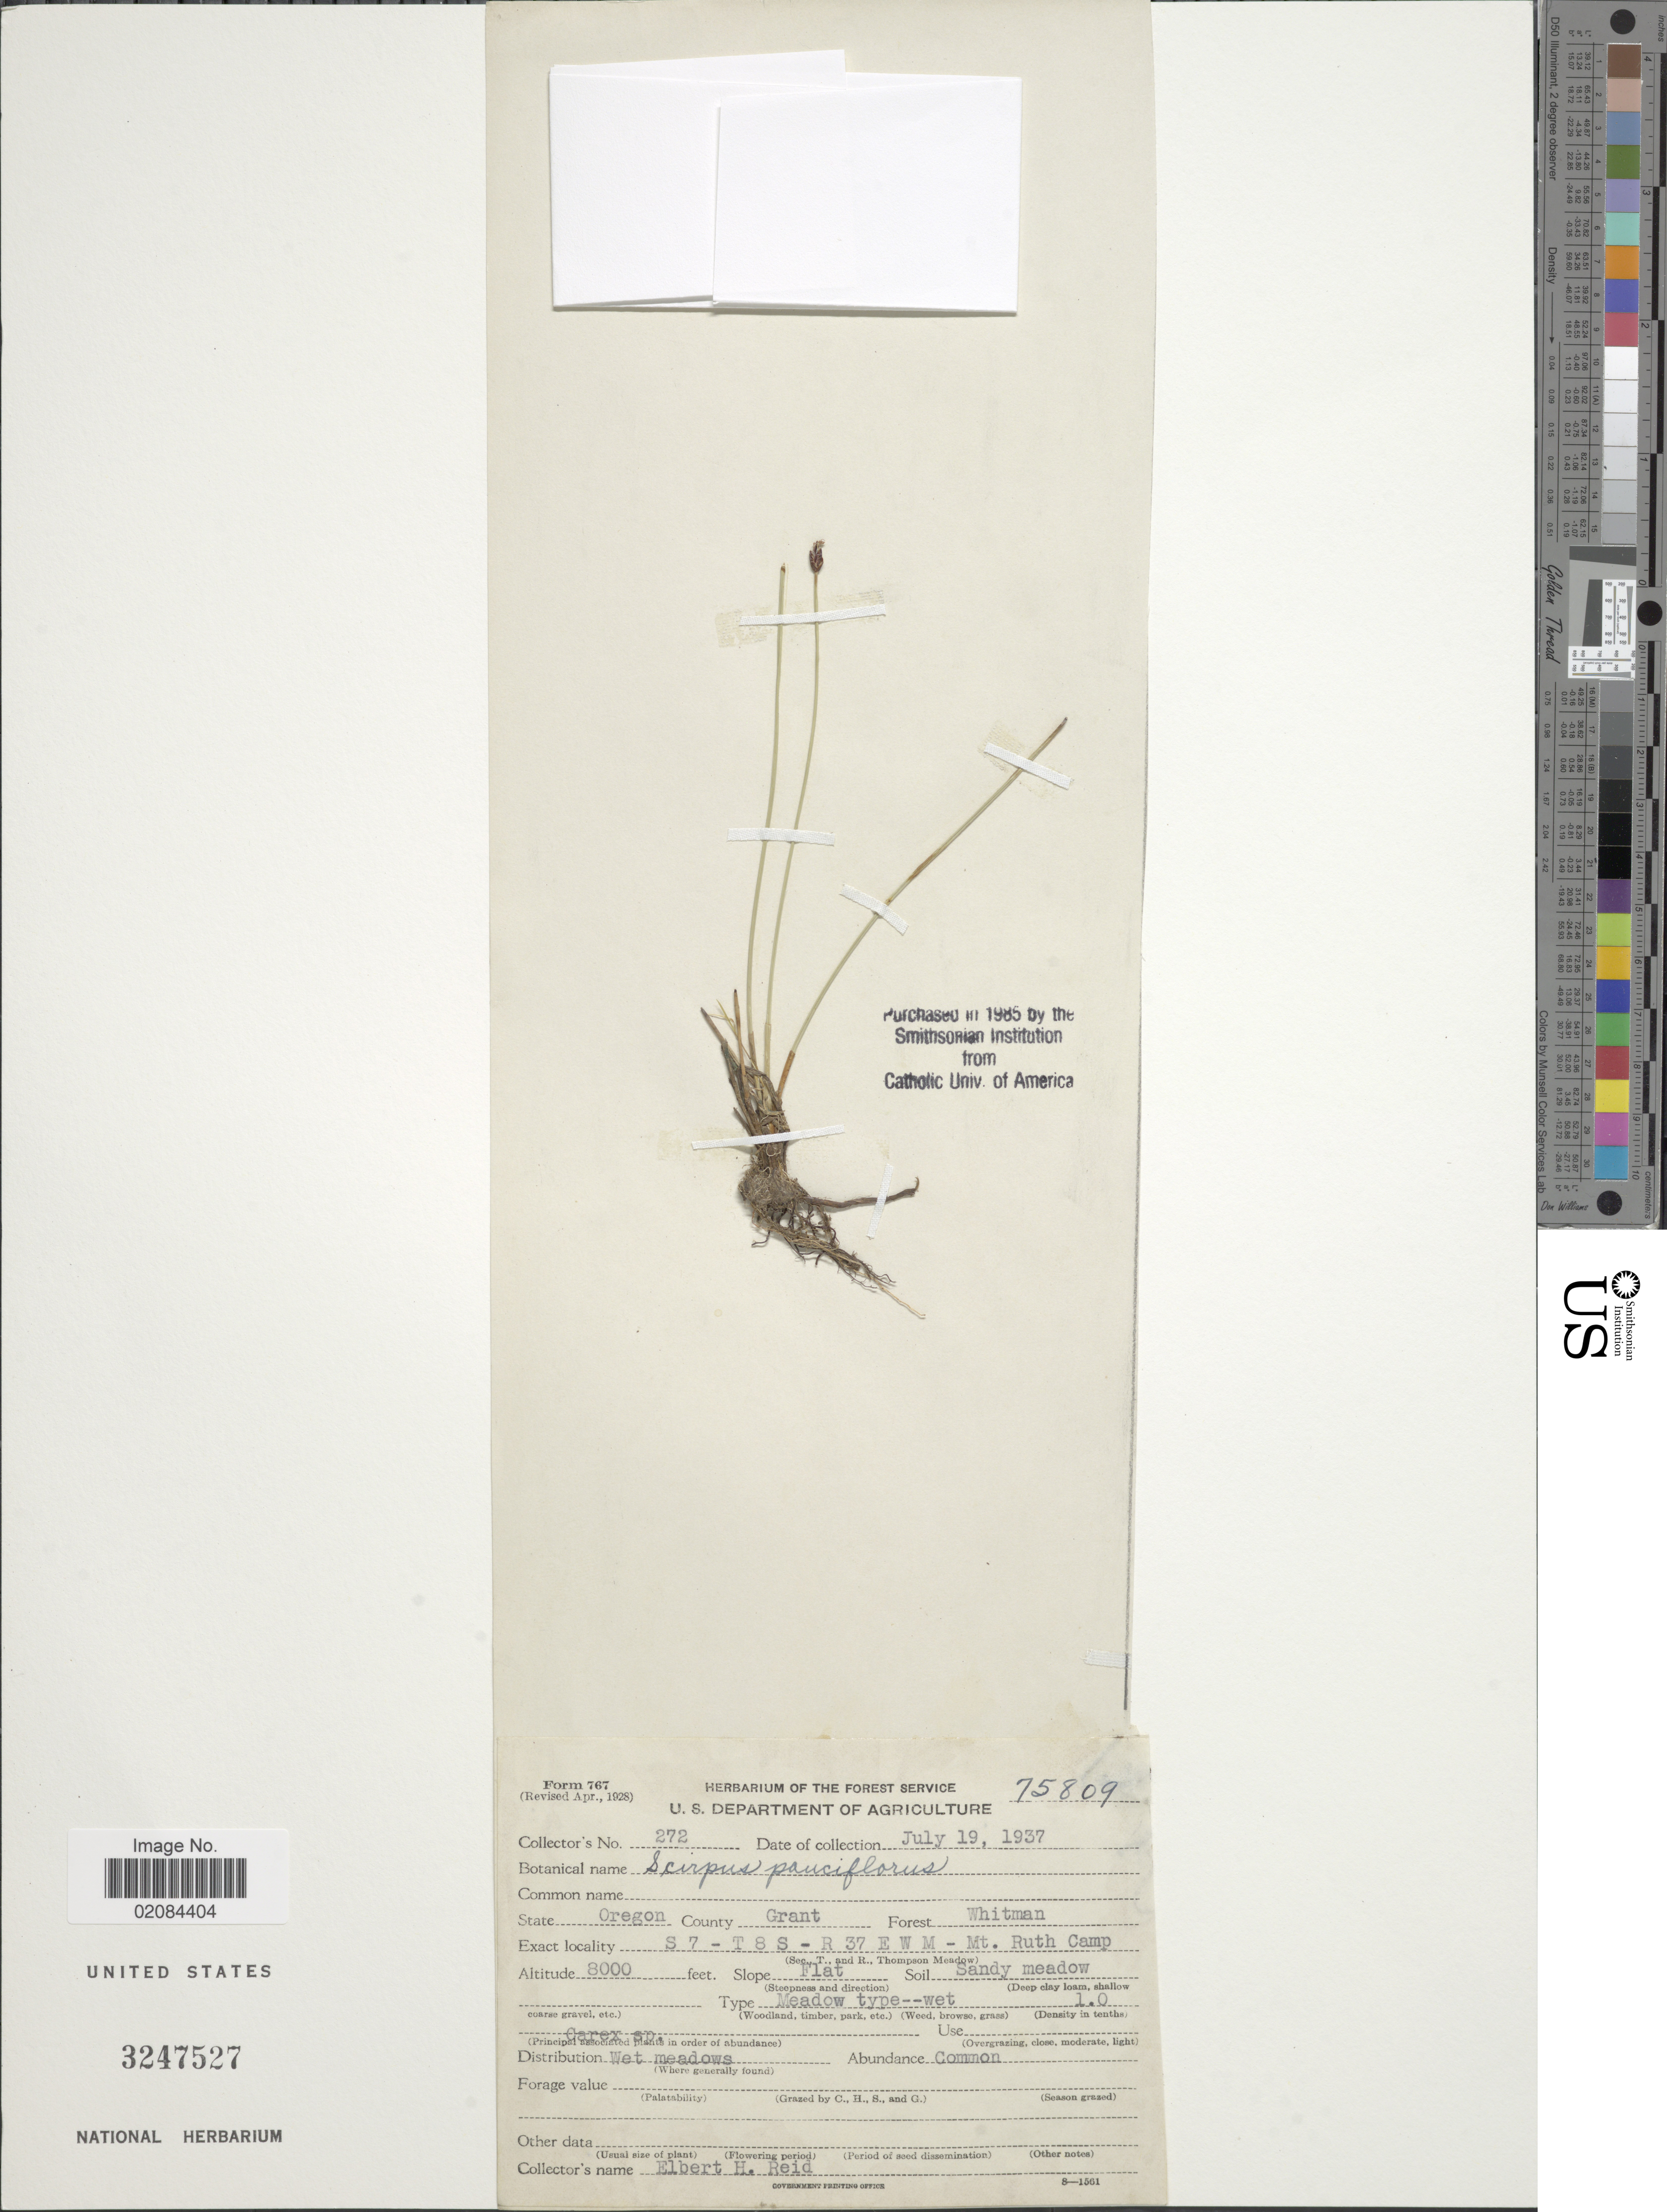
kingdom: Plantae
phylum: Tracheophyta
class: Liliopsida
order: Poales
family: Cyperaceae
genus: Eleocharis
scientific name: Eleocharis quinqueflora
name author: (Hartmann) O. Schwarz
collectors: E. Reid.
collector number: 272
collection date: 1934-07-19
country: United States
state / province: Oregon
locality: County Grant. Forest Whitman, S 7 - T 8 S - R 37 E W M - Mt. Ruth Camp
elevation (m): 2438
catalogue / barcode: US 3247527